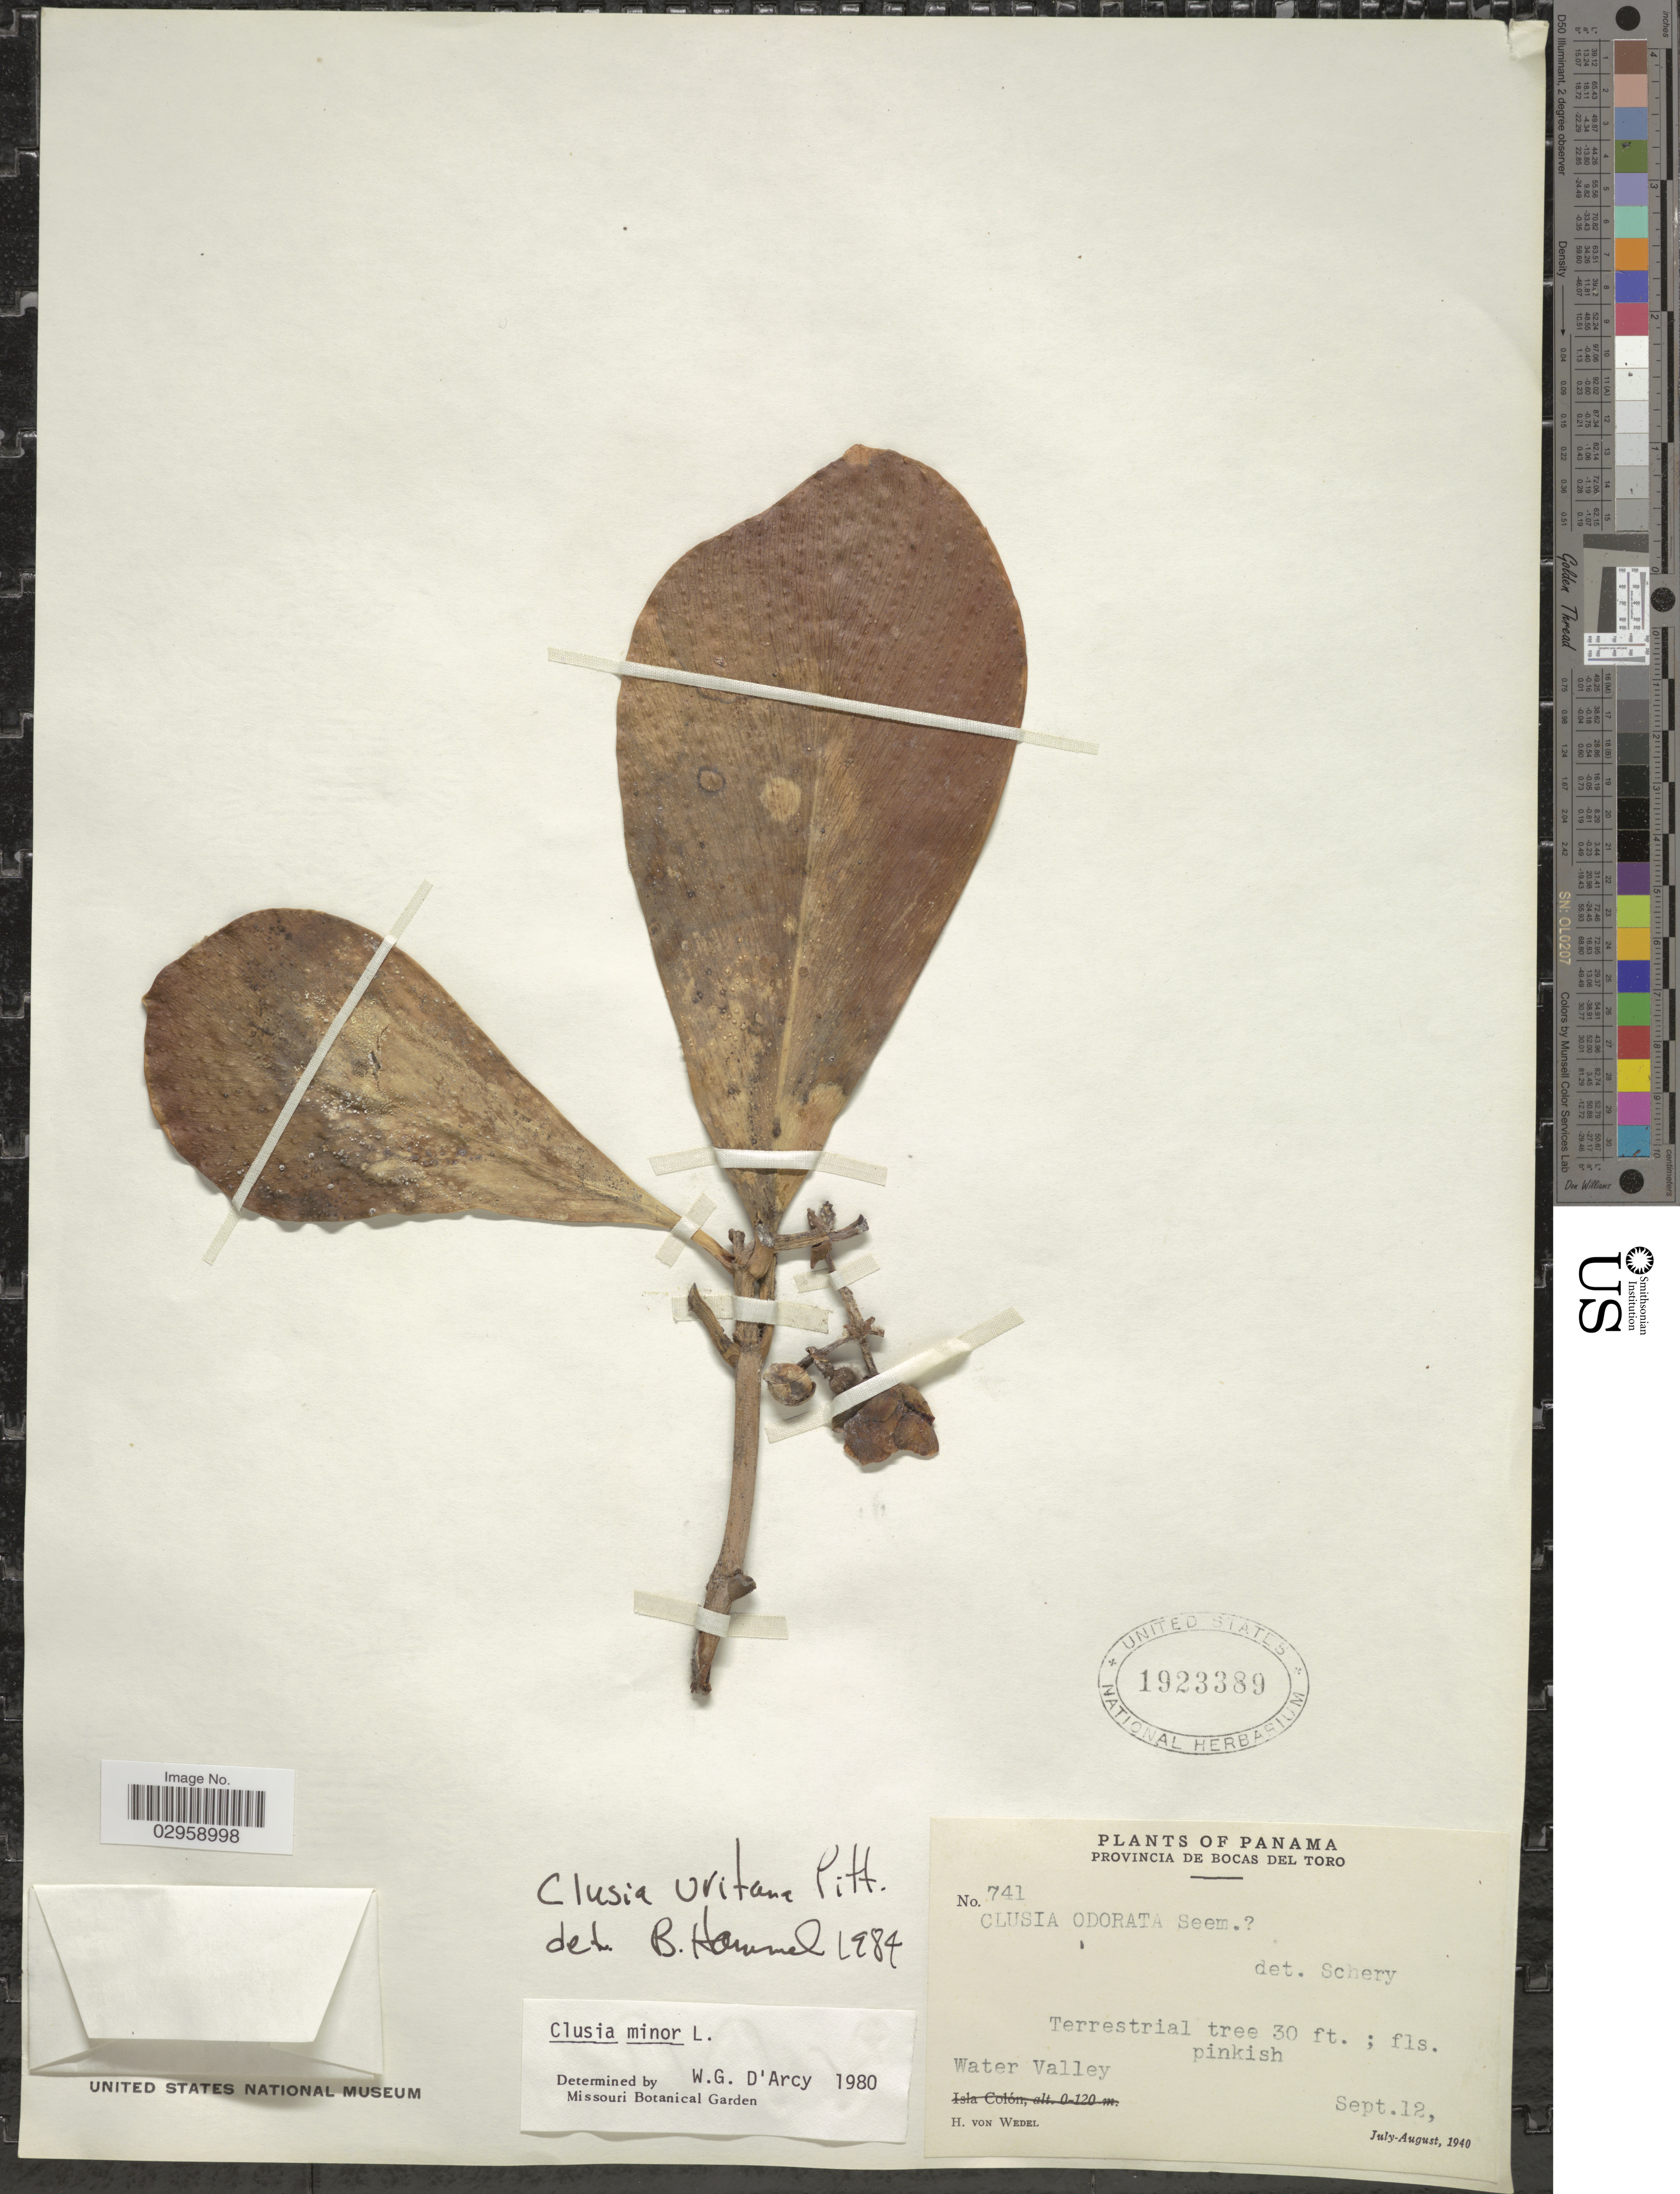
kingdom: Plantae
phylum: Tracheophyta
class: Magnoliopsida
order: Malpighiales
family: Clusiaceae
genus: Clusia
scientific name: Clusia uvitana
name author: Pittier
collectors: H. von Wedel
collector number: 741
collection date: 1940-09-12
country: Panama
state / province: Bocas del Toro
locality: Water Valley.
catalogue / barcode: US 1923389